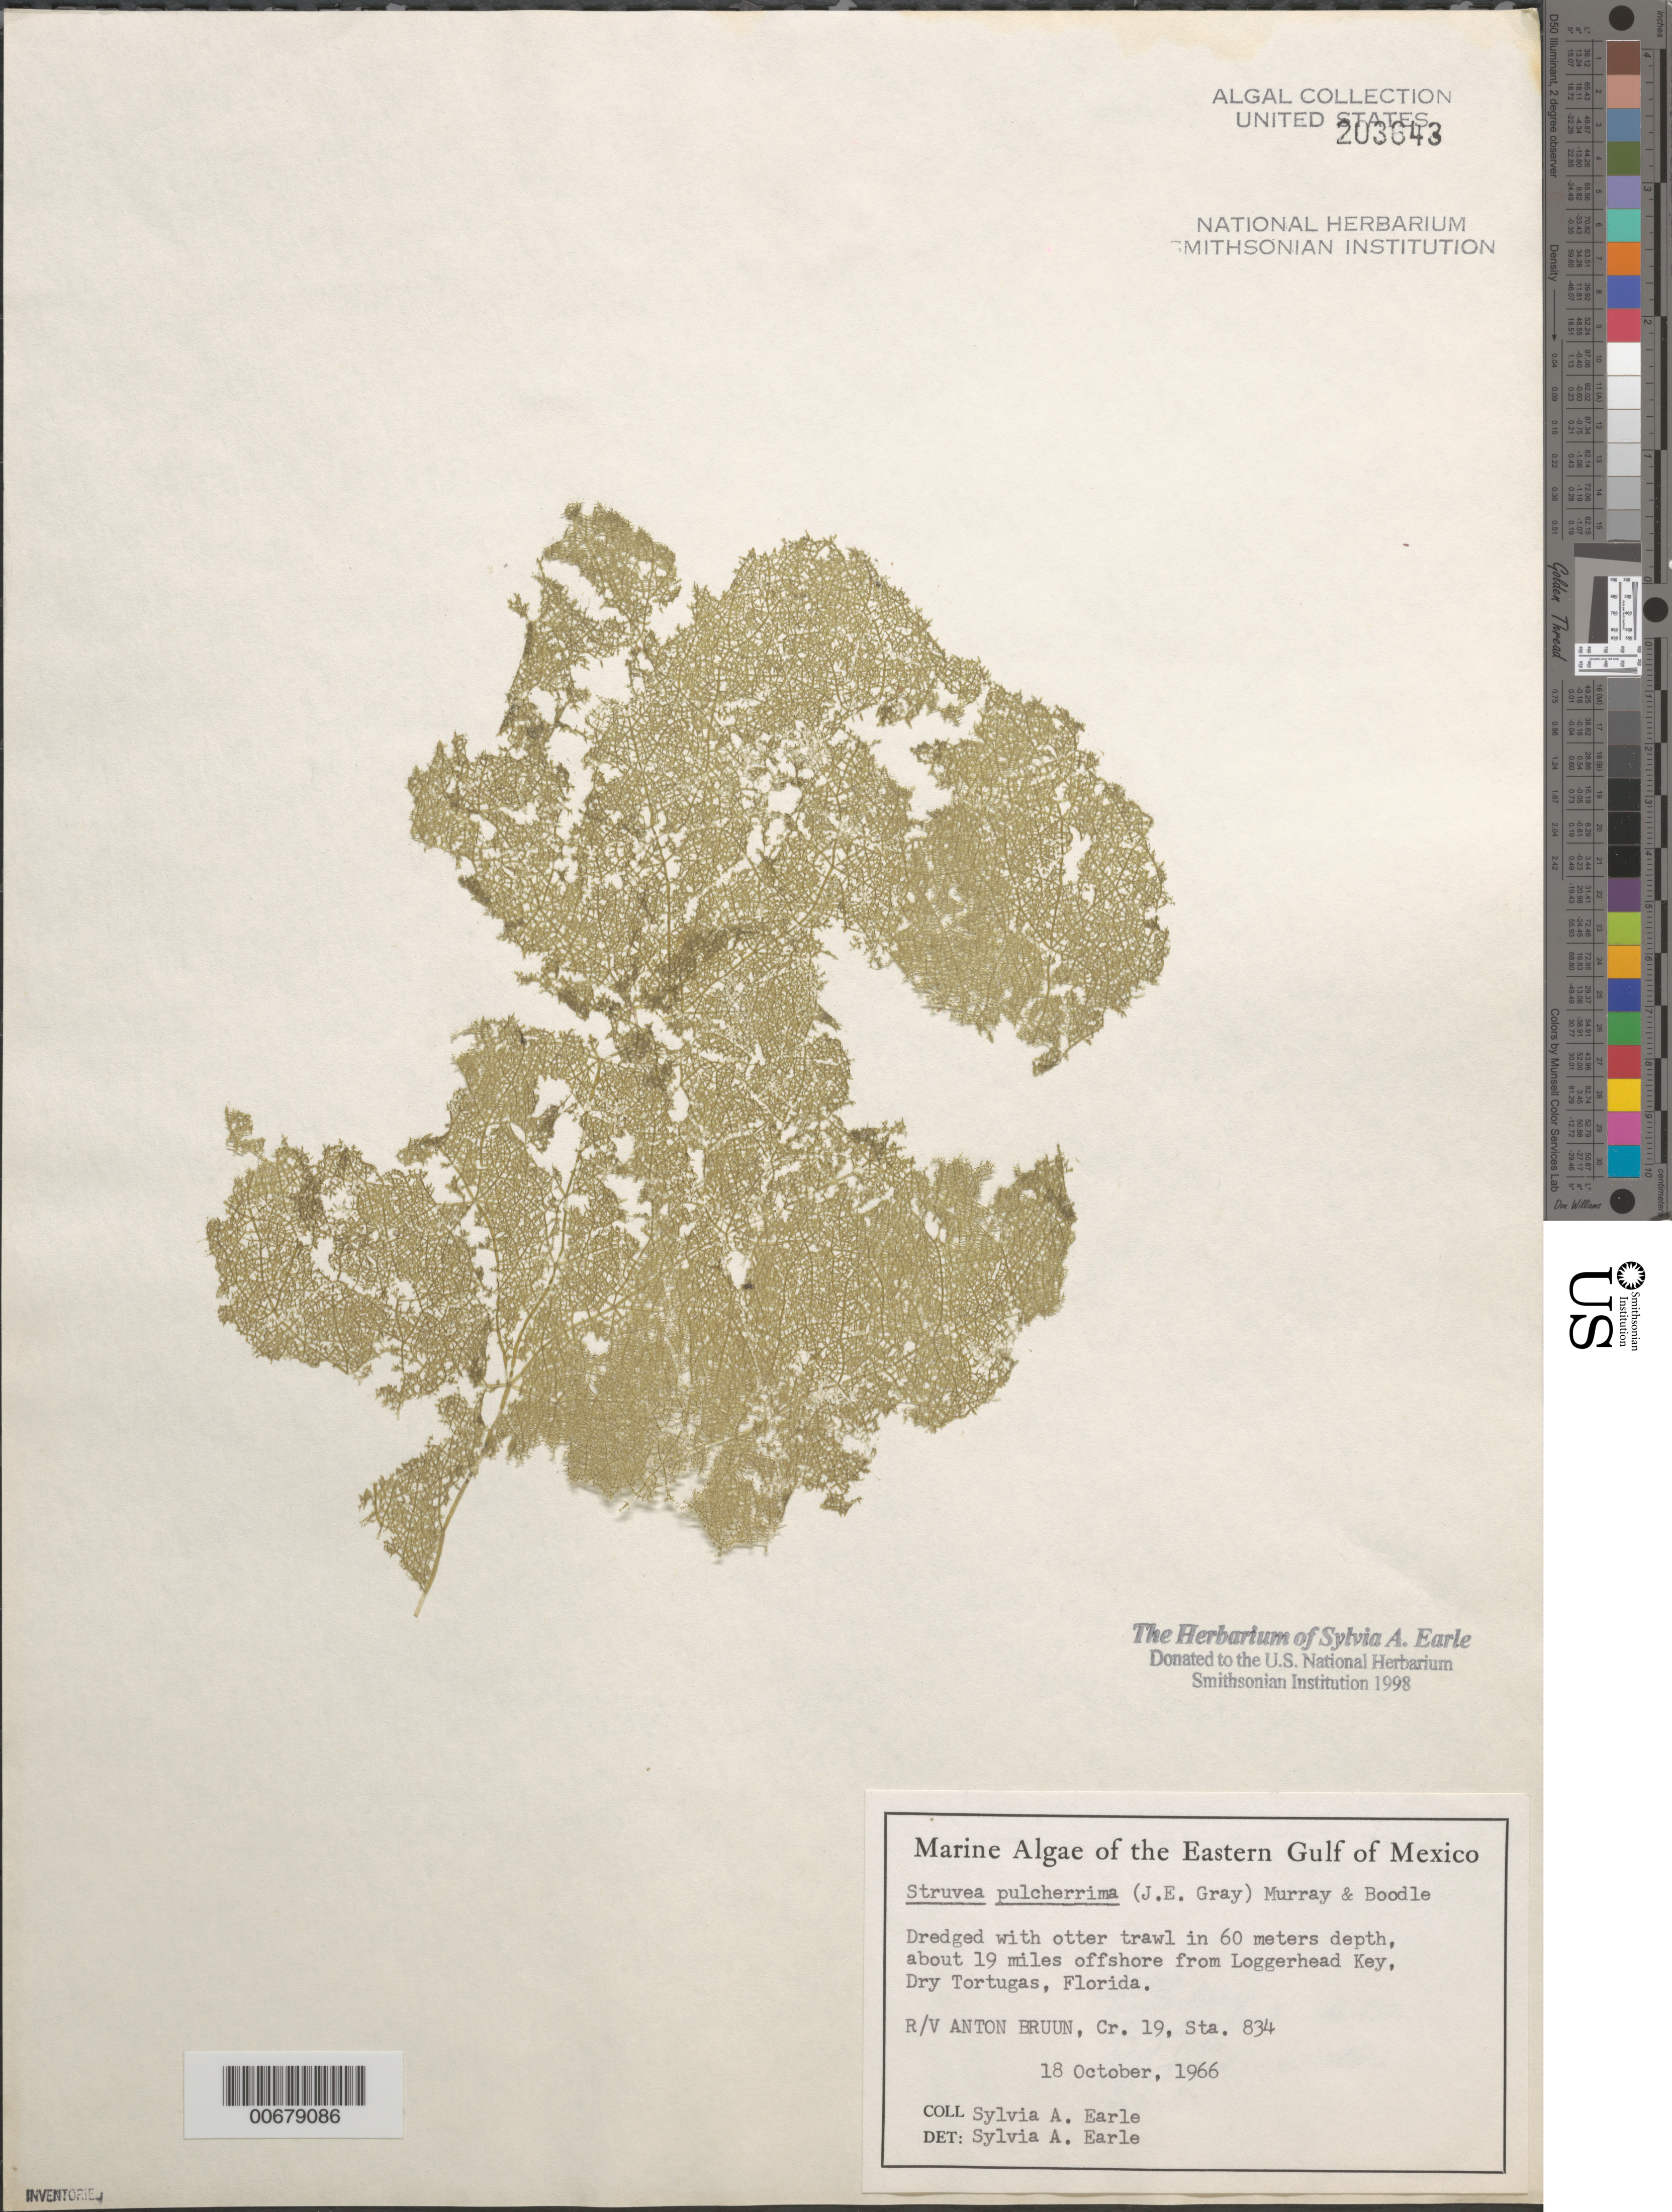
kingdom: Plantae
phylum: Chlorophyta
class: Ulvophyceae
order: Siphonocladales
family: Boodleaceae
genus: Struvea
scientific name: Struvea pulcherrima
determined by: Earle, S. A.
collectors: S. A. Earle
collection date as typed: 18 Oct 1966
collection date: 1966-10-18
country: United States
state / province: Florida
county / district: Monroe County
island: Dry Tortugas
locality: Ca. 19 miles off Loggerhead Key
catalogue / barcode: US 203643